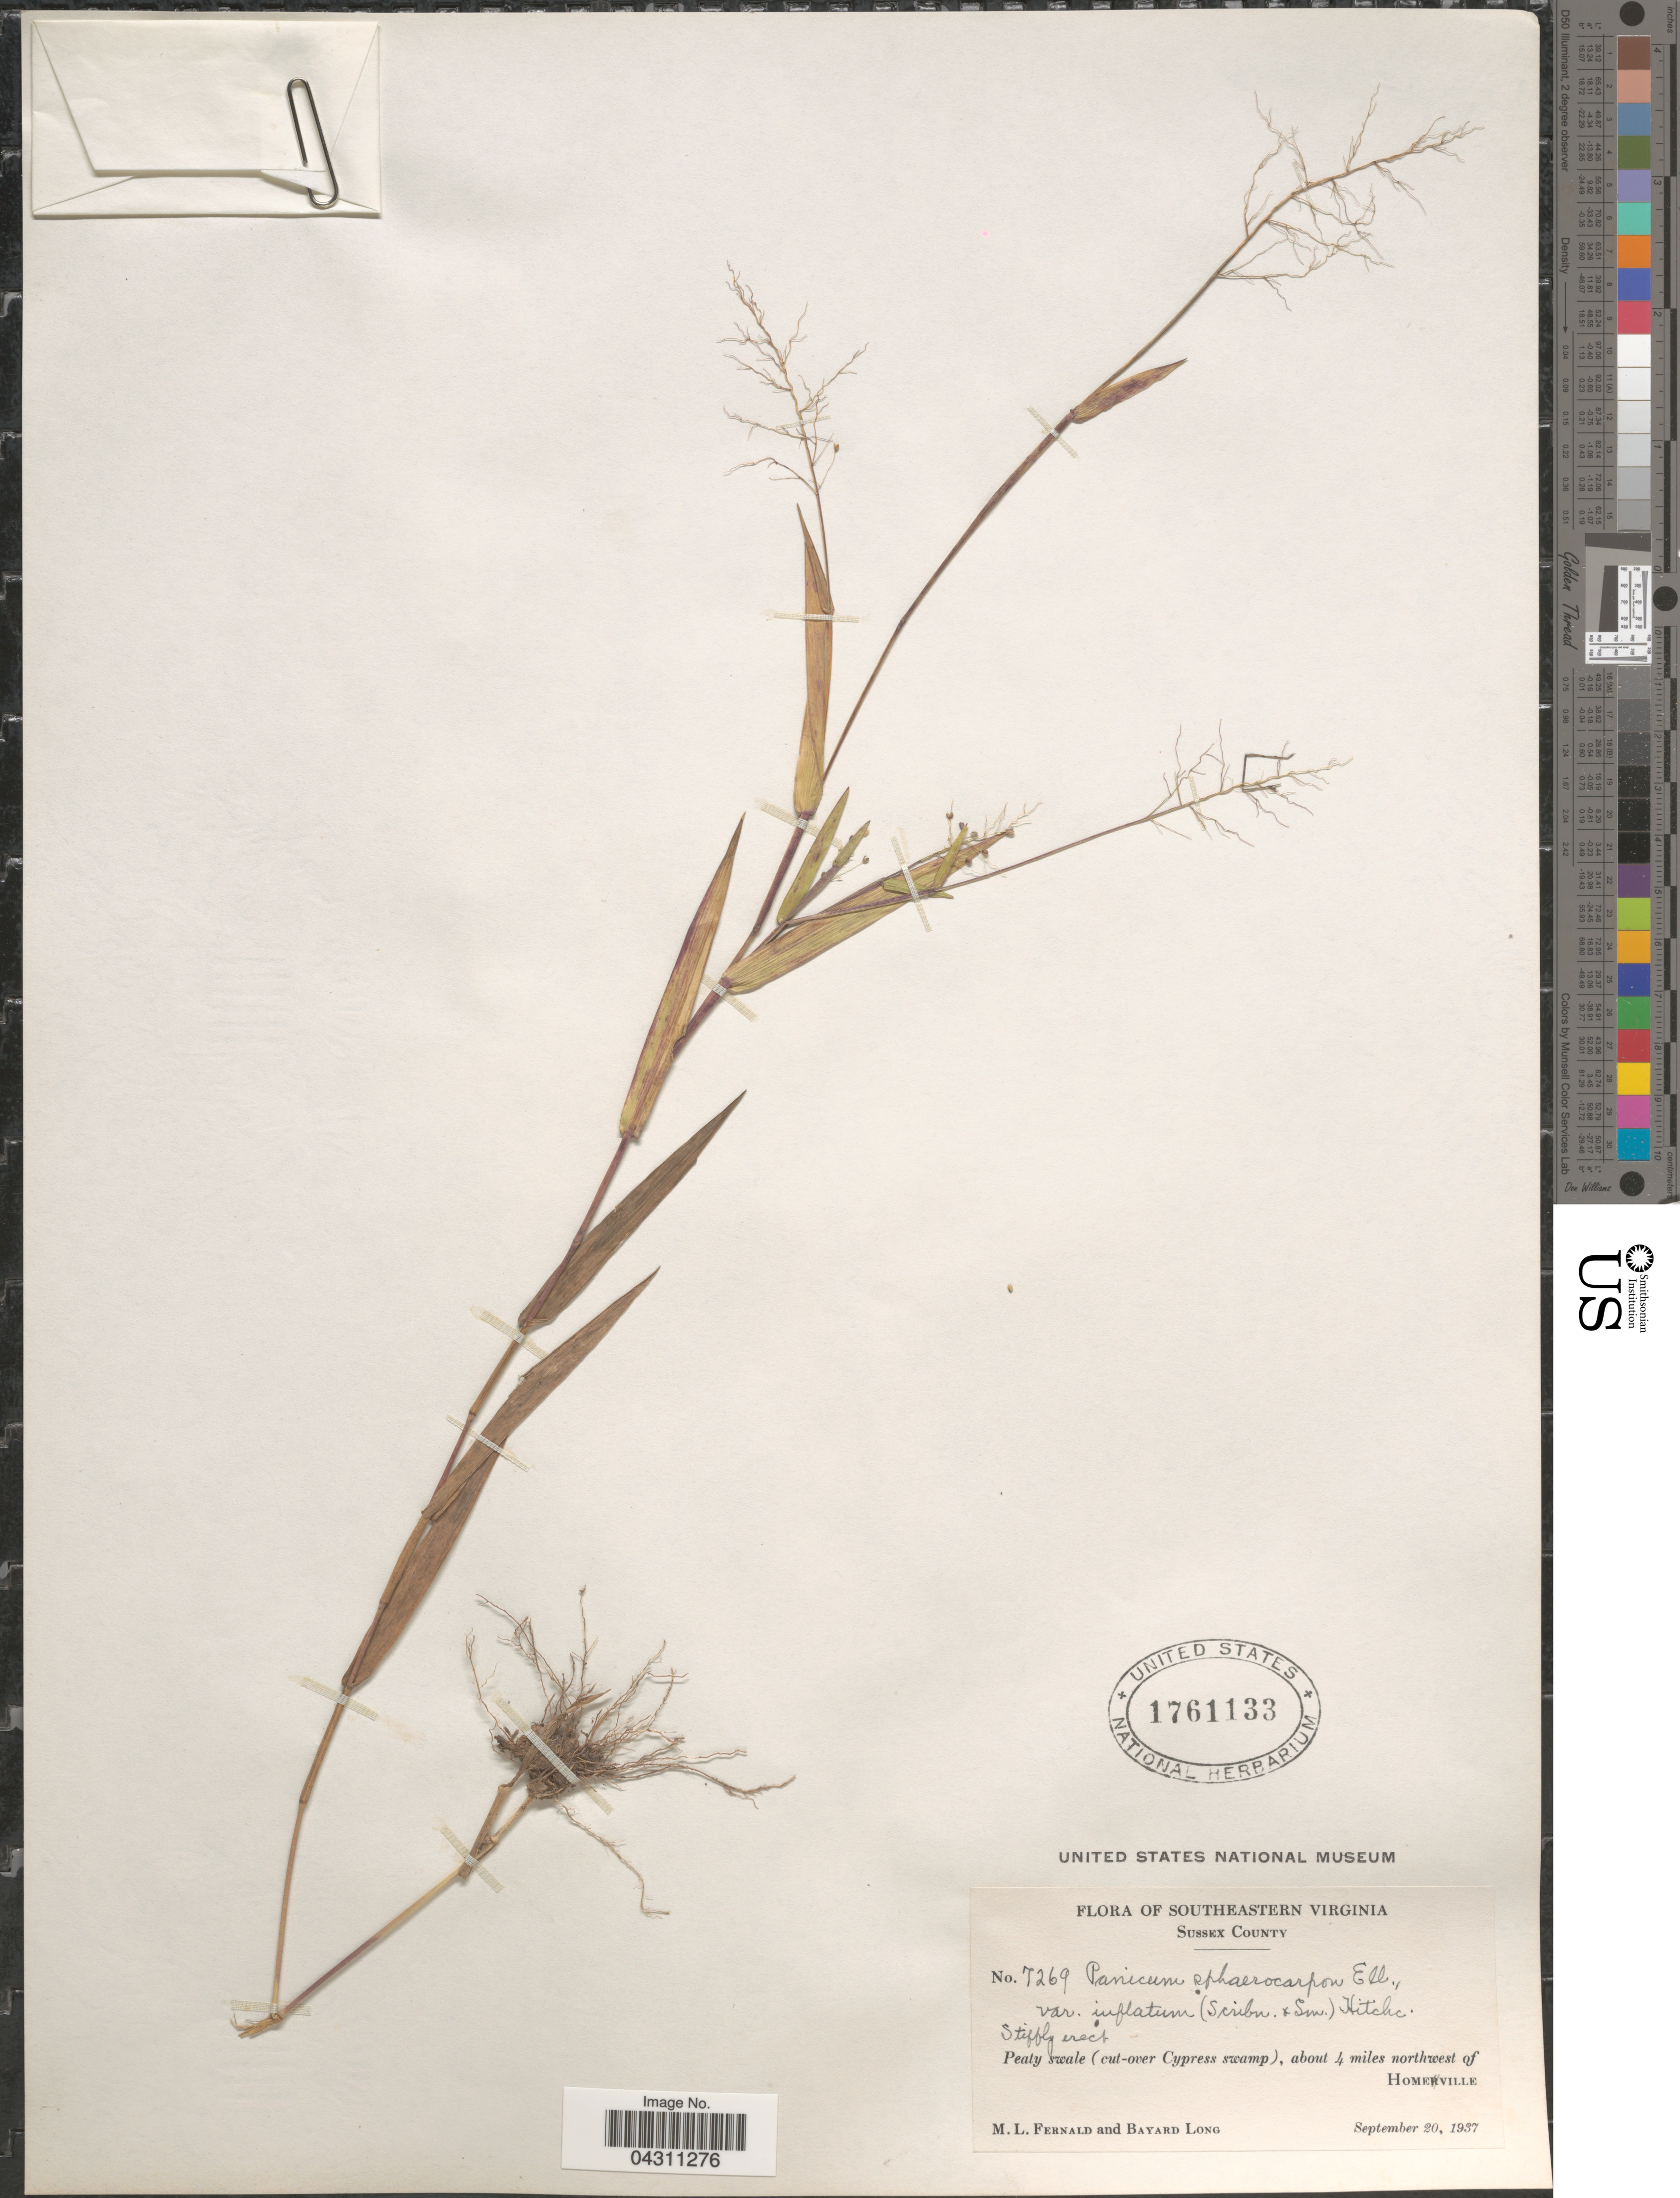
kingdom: Plantae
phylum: Tracheophyta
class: Liliopsida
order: Poales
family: Poaceae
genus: Dichanthelium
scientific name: Dichanthelium sphaerocarpon var. sphaerocarpon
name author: (Elliott) Gould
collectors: M. L. Fernald & B. Long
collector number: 7269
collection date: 1937-09-20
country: United States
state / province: Virginia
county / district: Sussex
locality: Southeastern Virginia. Sussex County. Peaty swale (cut-over Cypress swamp), about 4 miles northwest of Homeville.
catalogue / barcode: US 1761133